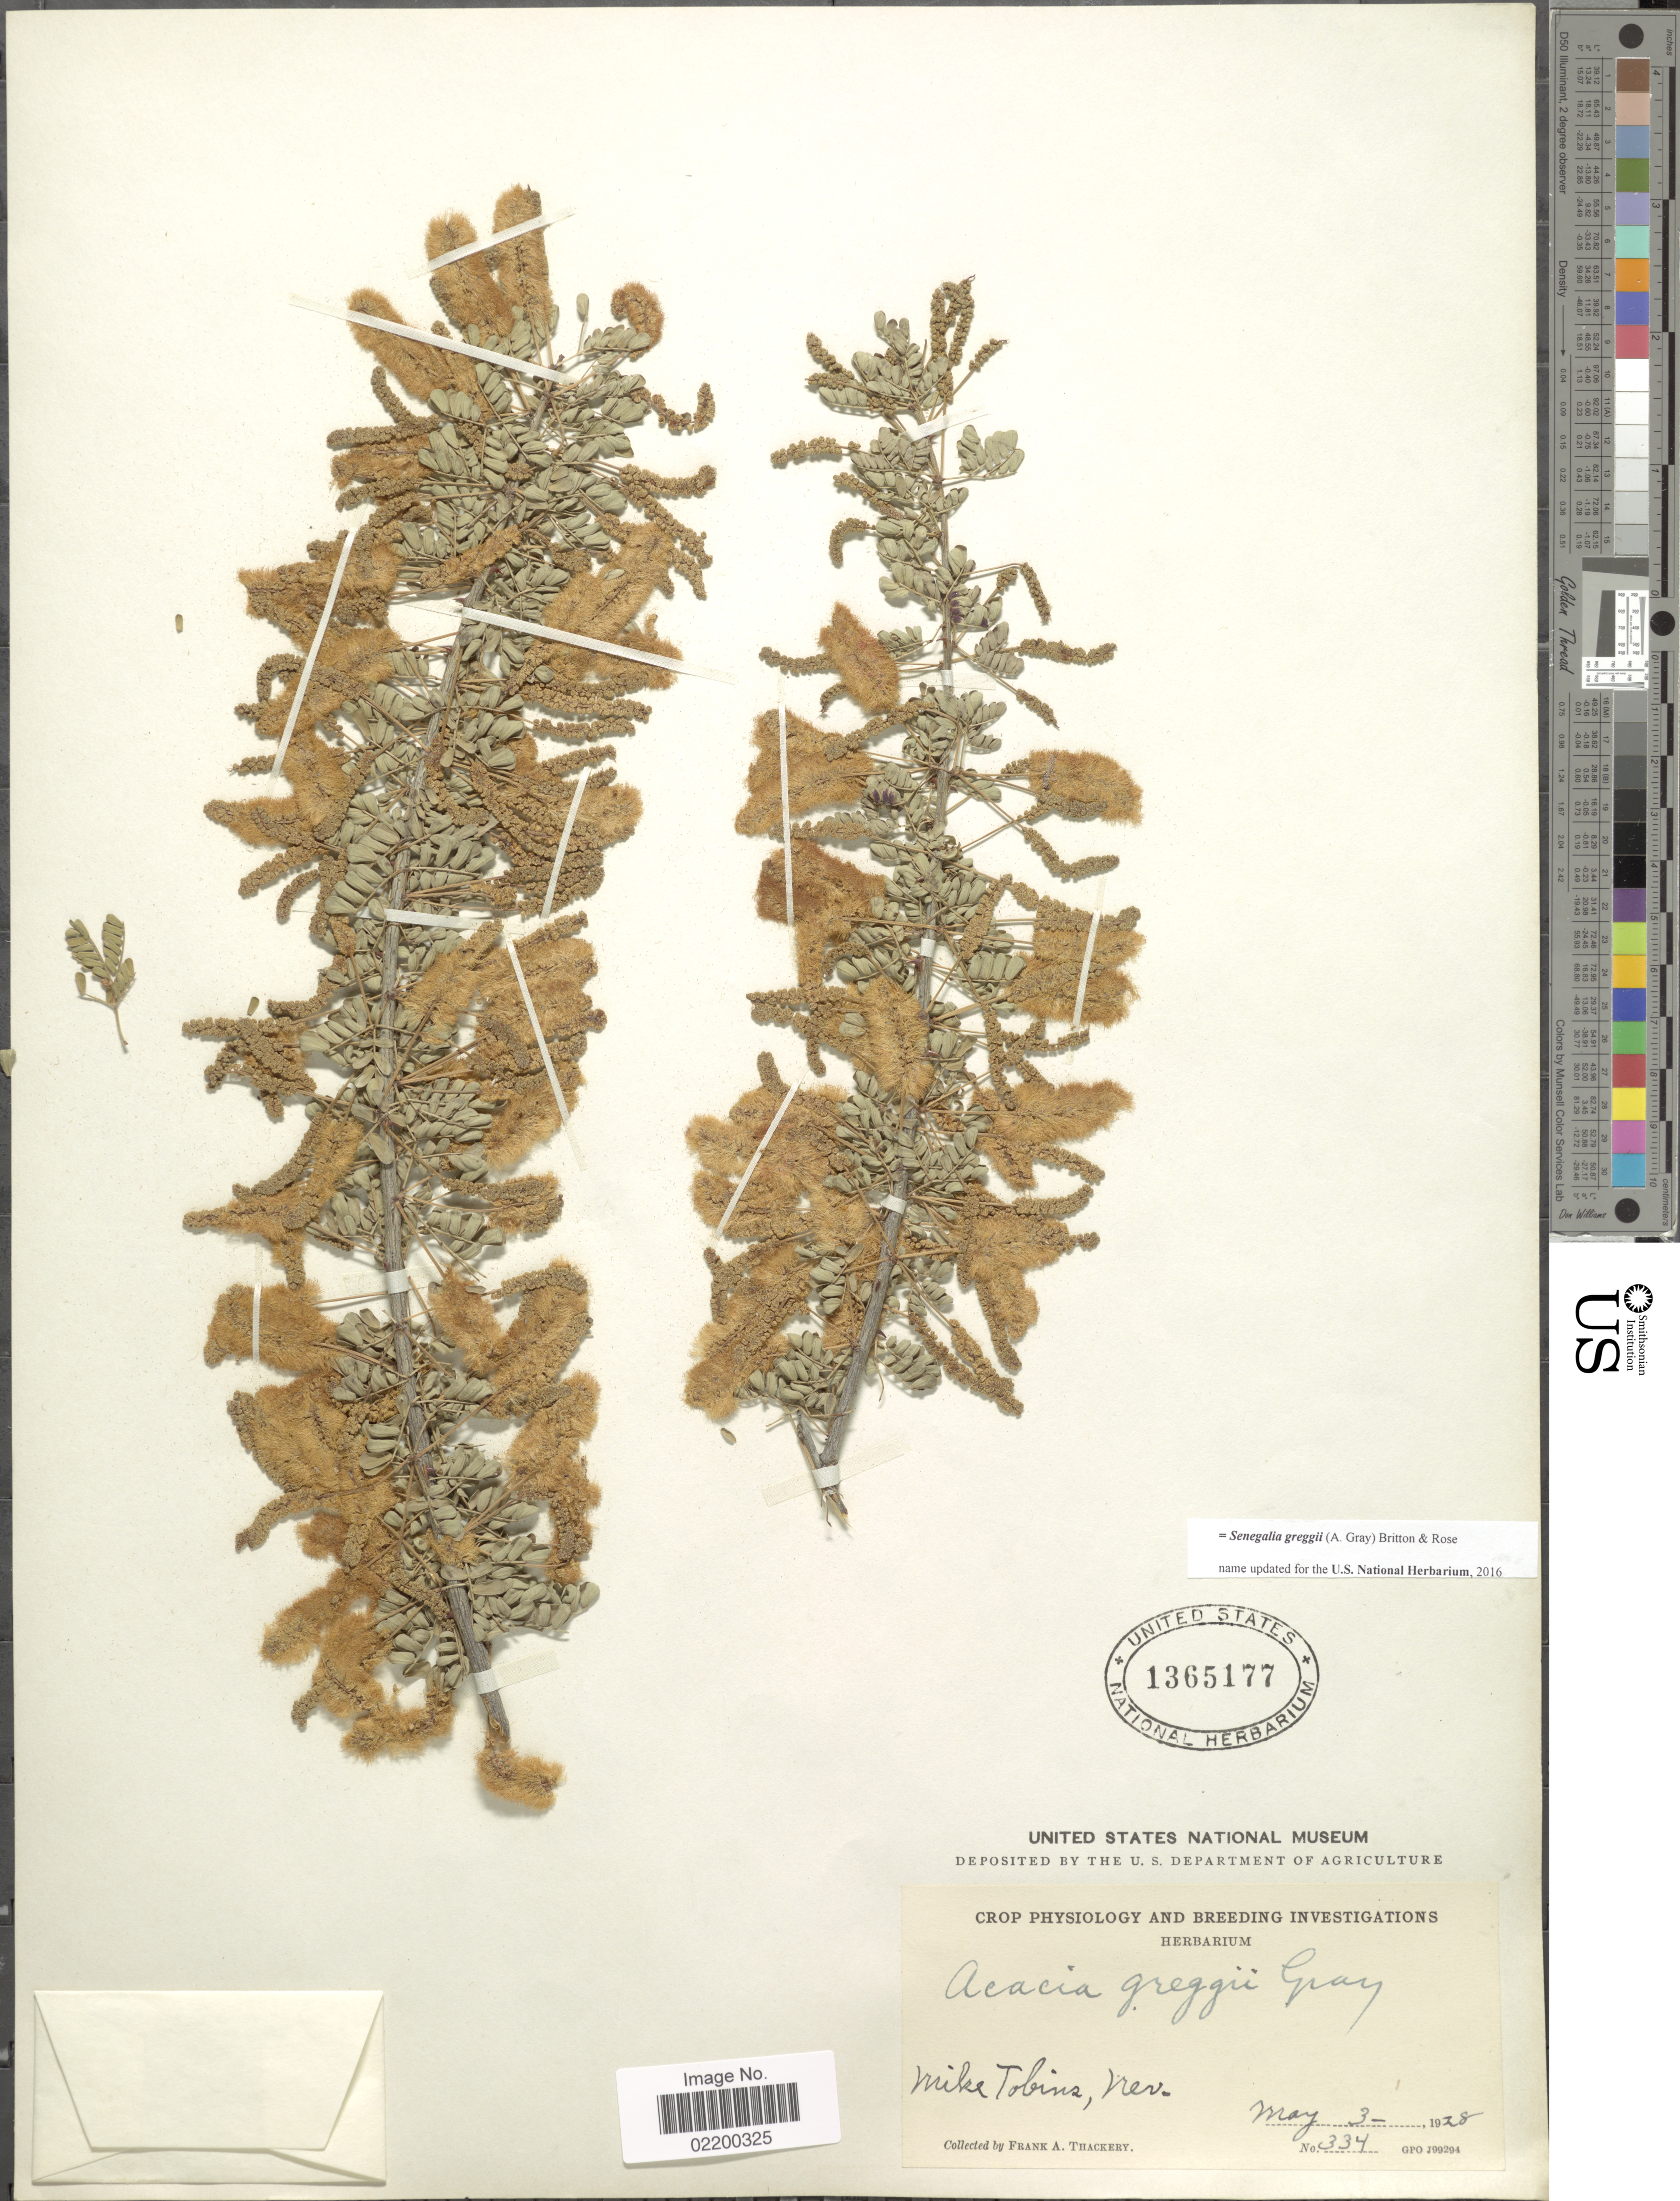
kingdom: Plantae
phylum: Tracheophyta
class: Magnoliopsida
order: Fabales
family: Fabaceae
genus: Senegalia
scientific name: Senegalia greggii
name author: (A. Gray) Britton & Rose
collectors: F. Thackery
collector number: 334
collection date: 1928-05-03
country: United States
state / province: Nevada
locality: Mike Tobins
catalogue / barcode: US 1365177